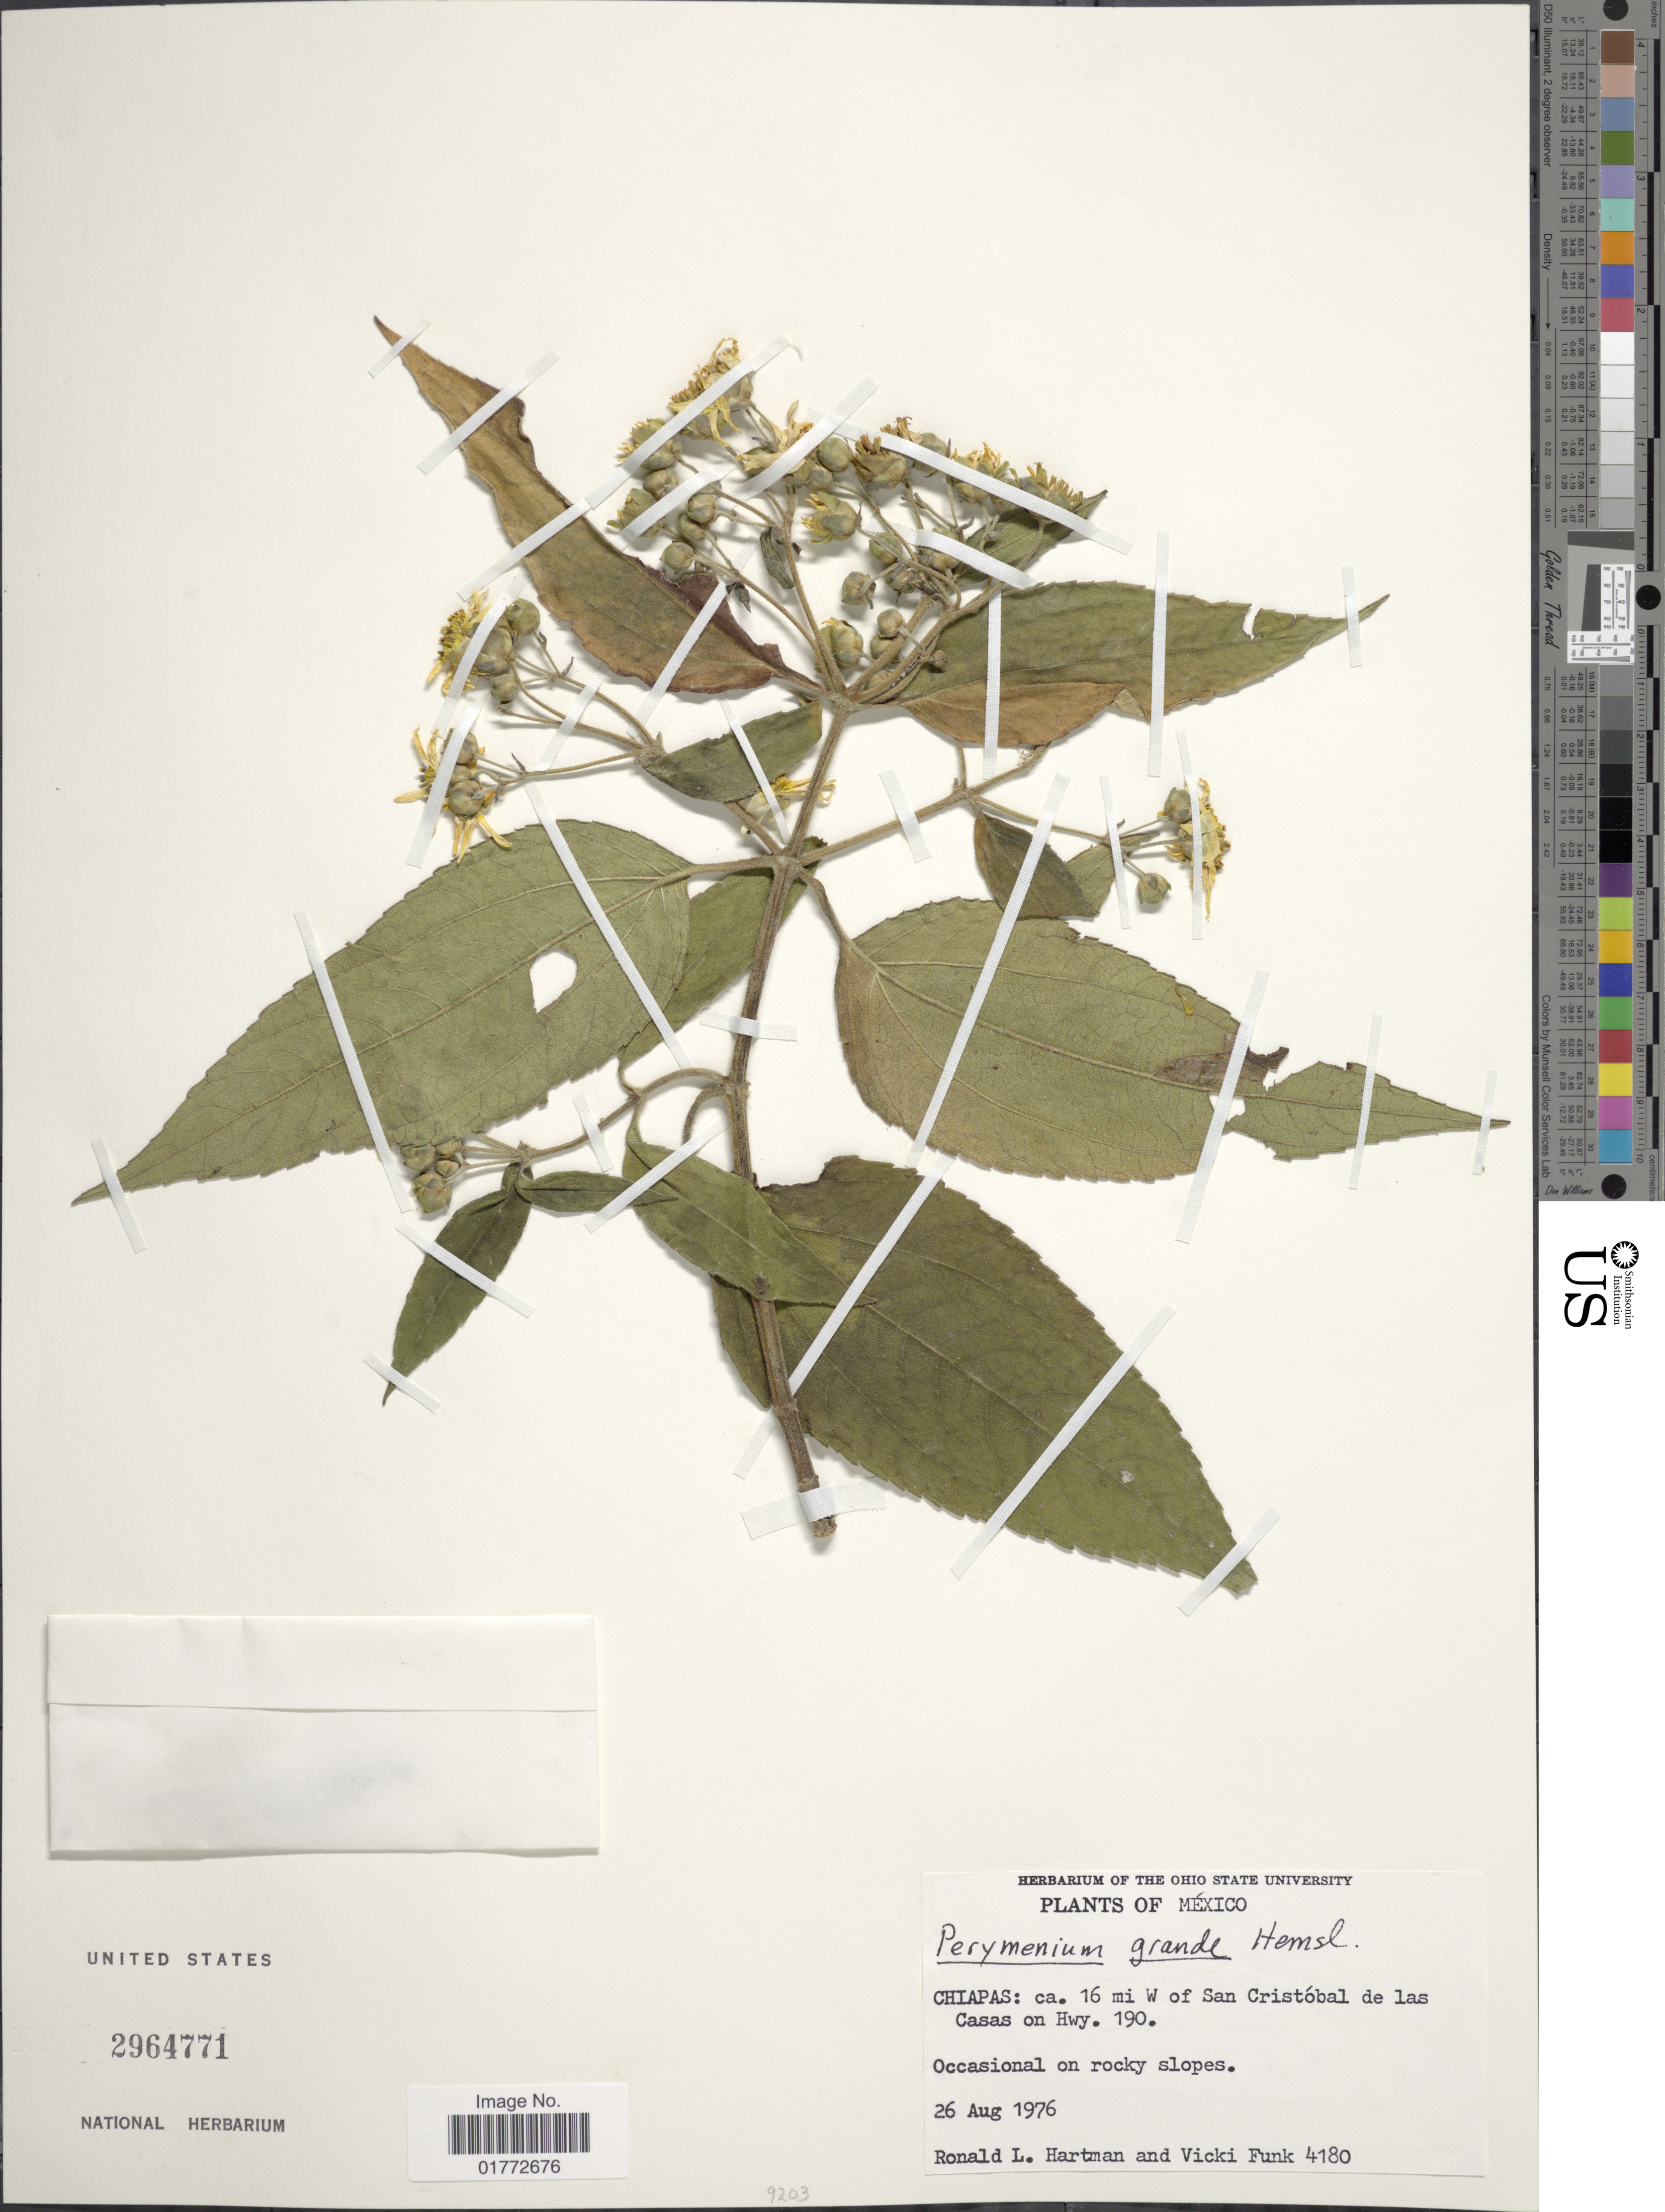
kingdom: Plantae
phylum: Tracheophyta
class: Magnoliopsida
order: Asterales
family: Asteraceae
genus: Perymenium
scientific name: Perymenium grande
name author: Hemsl.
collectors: R. L. Hartman & V. Funk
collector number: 4180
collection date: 1976-08-26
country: Mexico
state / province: Chiapas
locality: Ca. 16 mi W of San Cristobal de las Casas on Hwy. 190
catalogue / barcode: US 2964771